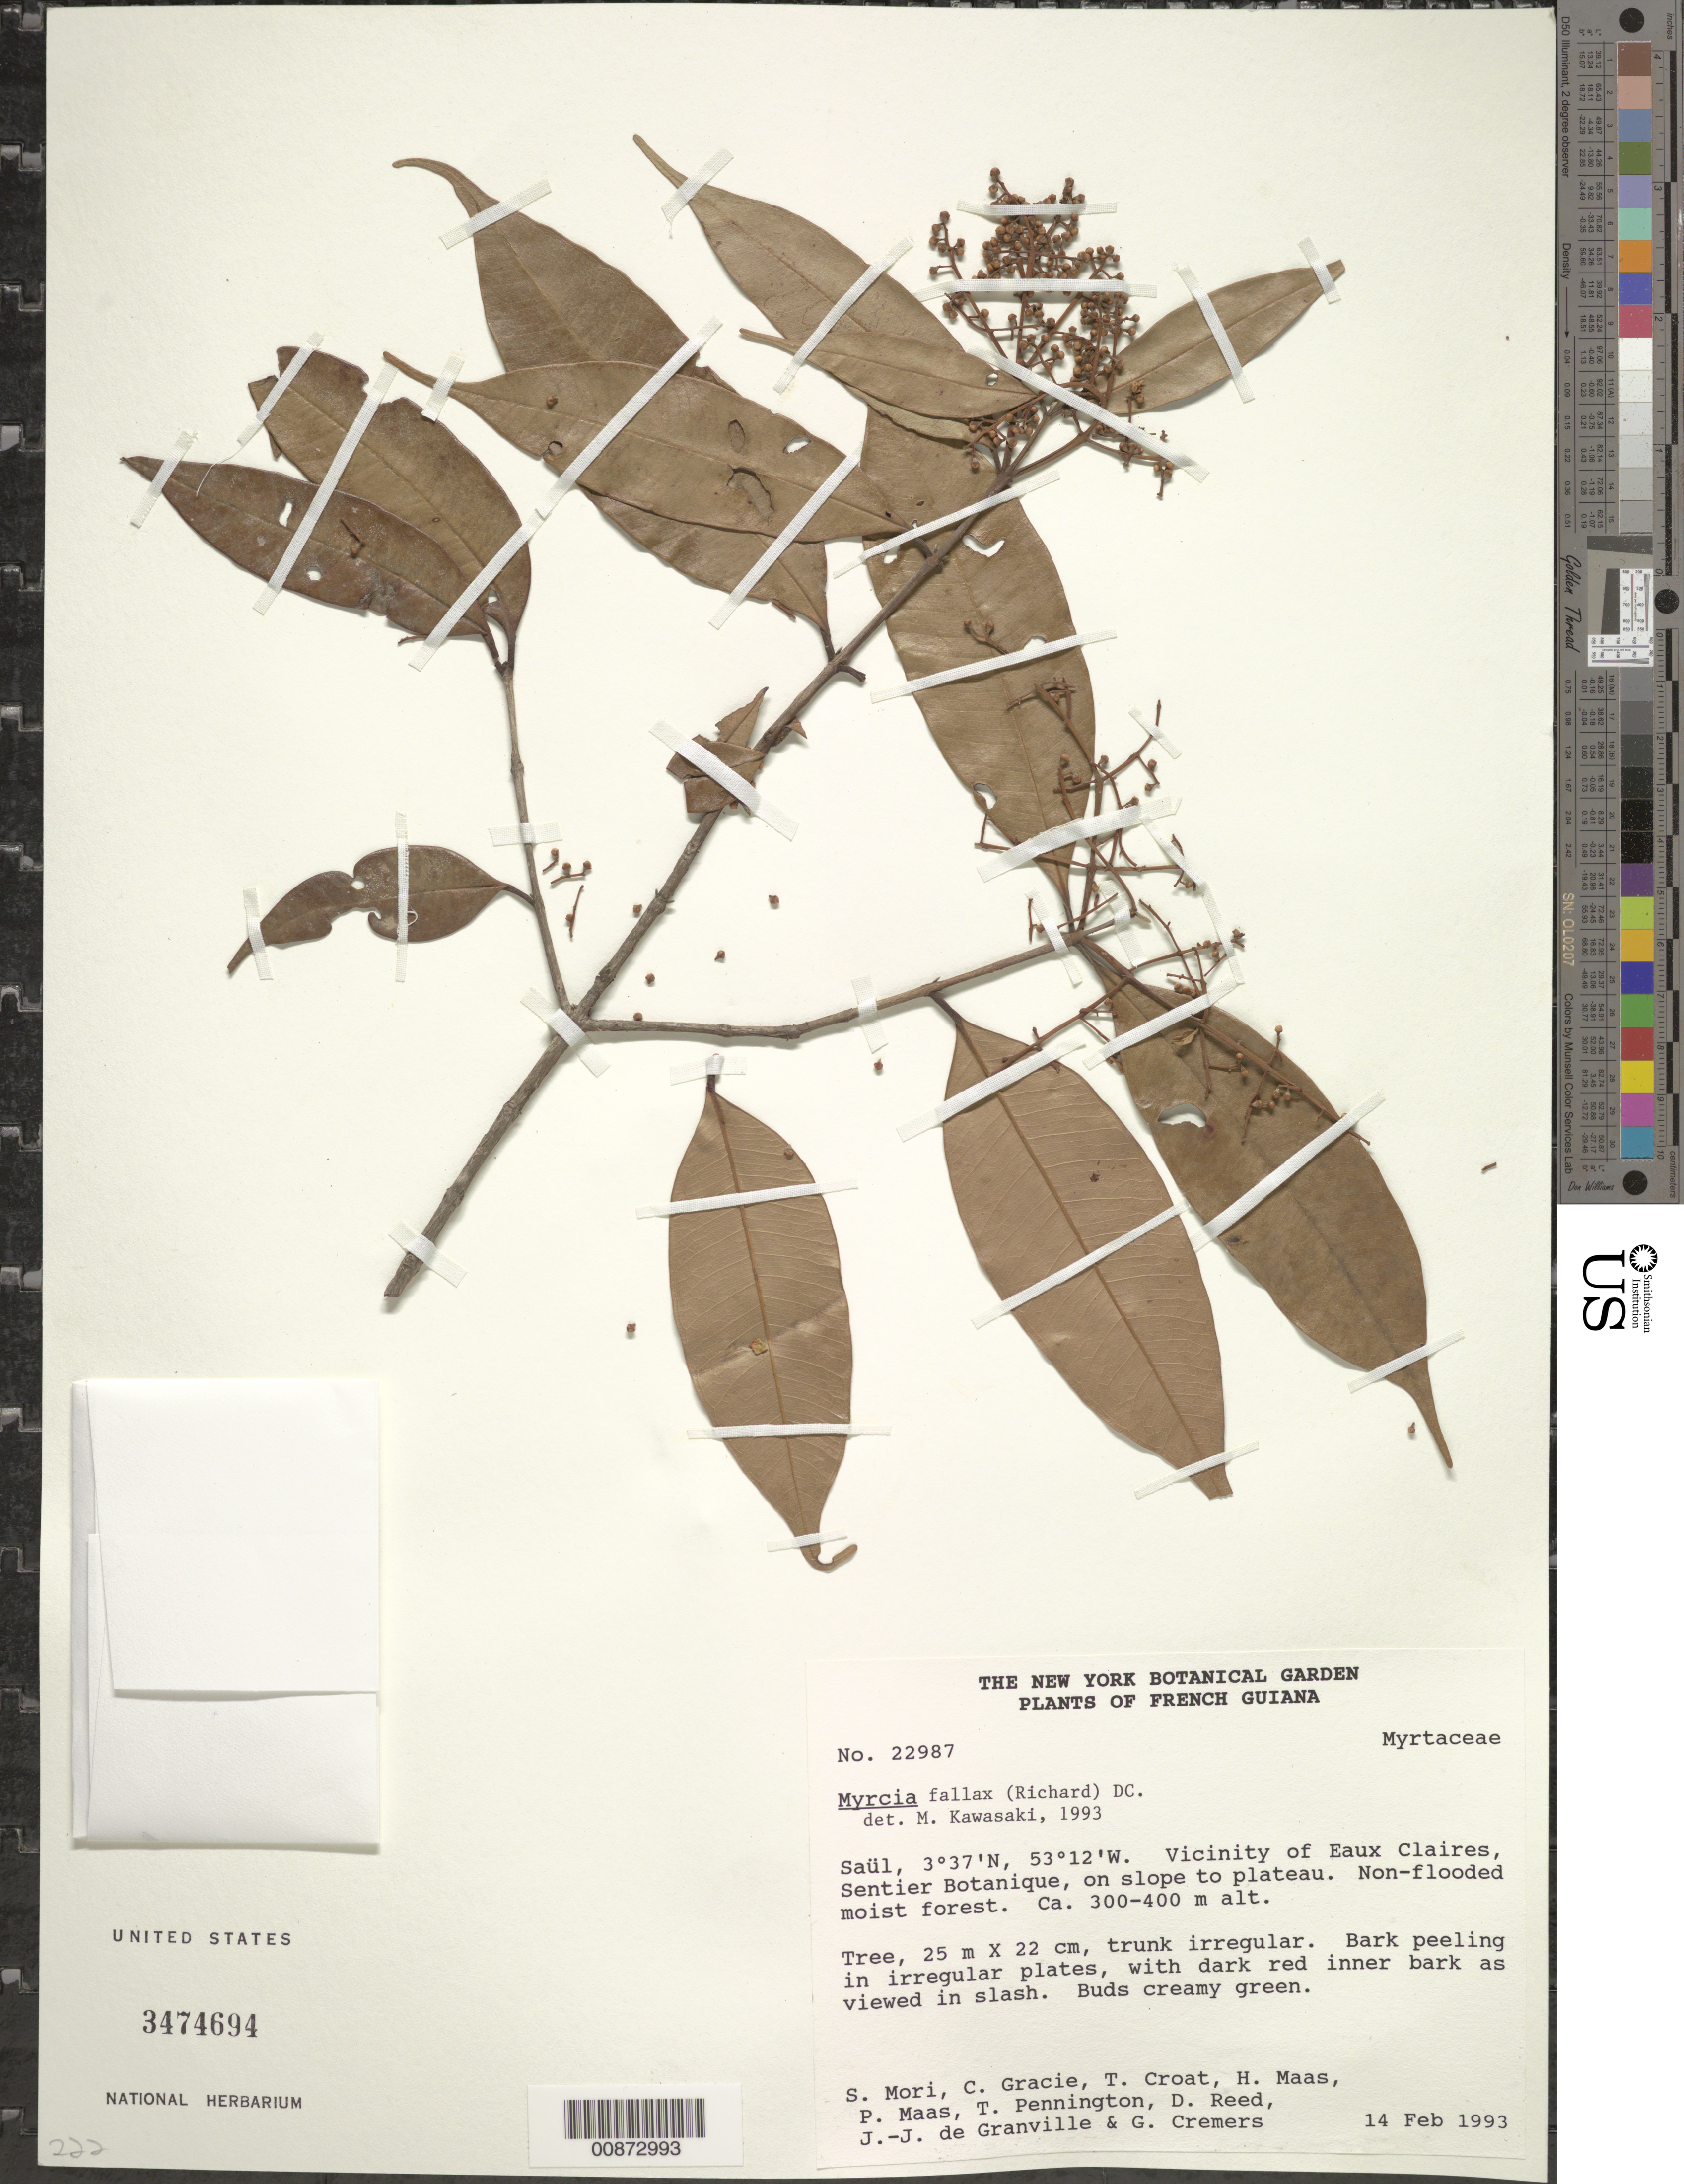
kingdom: Plantae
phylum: Tracheophyta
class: Magnoliopsida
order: Myrtales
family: Myrtaceae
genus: Myrcia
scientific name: Myrcia fallax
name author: (Rich.) DC.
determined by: Kawasaki, María L.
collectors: S. Mori, C. A. Gracie, T. B. Croat, H. Maas van de Kamer, P. Maas, T. D. Pennington, D. Reed, J.-J. de Granville & G. Cremers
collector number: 22987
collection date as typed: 14-Feb-93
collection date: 1993-02-14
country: French Guiana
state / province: Saint-Laurent-du-Maroni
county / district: Saül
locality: Saül, vicinity of Eaux Claires, Sentier Botanique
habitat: Non-flooded moist forest; on slope to plateau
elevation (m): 250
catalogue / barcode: US 3474694